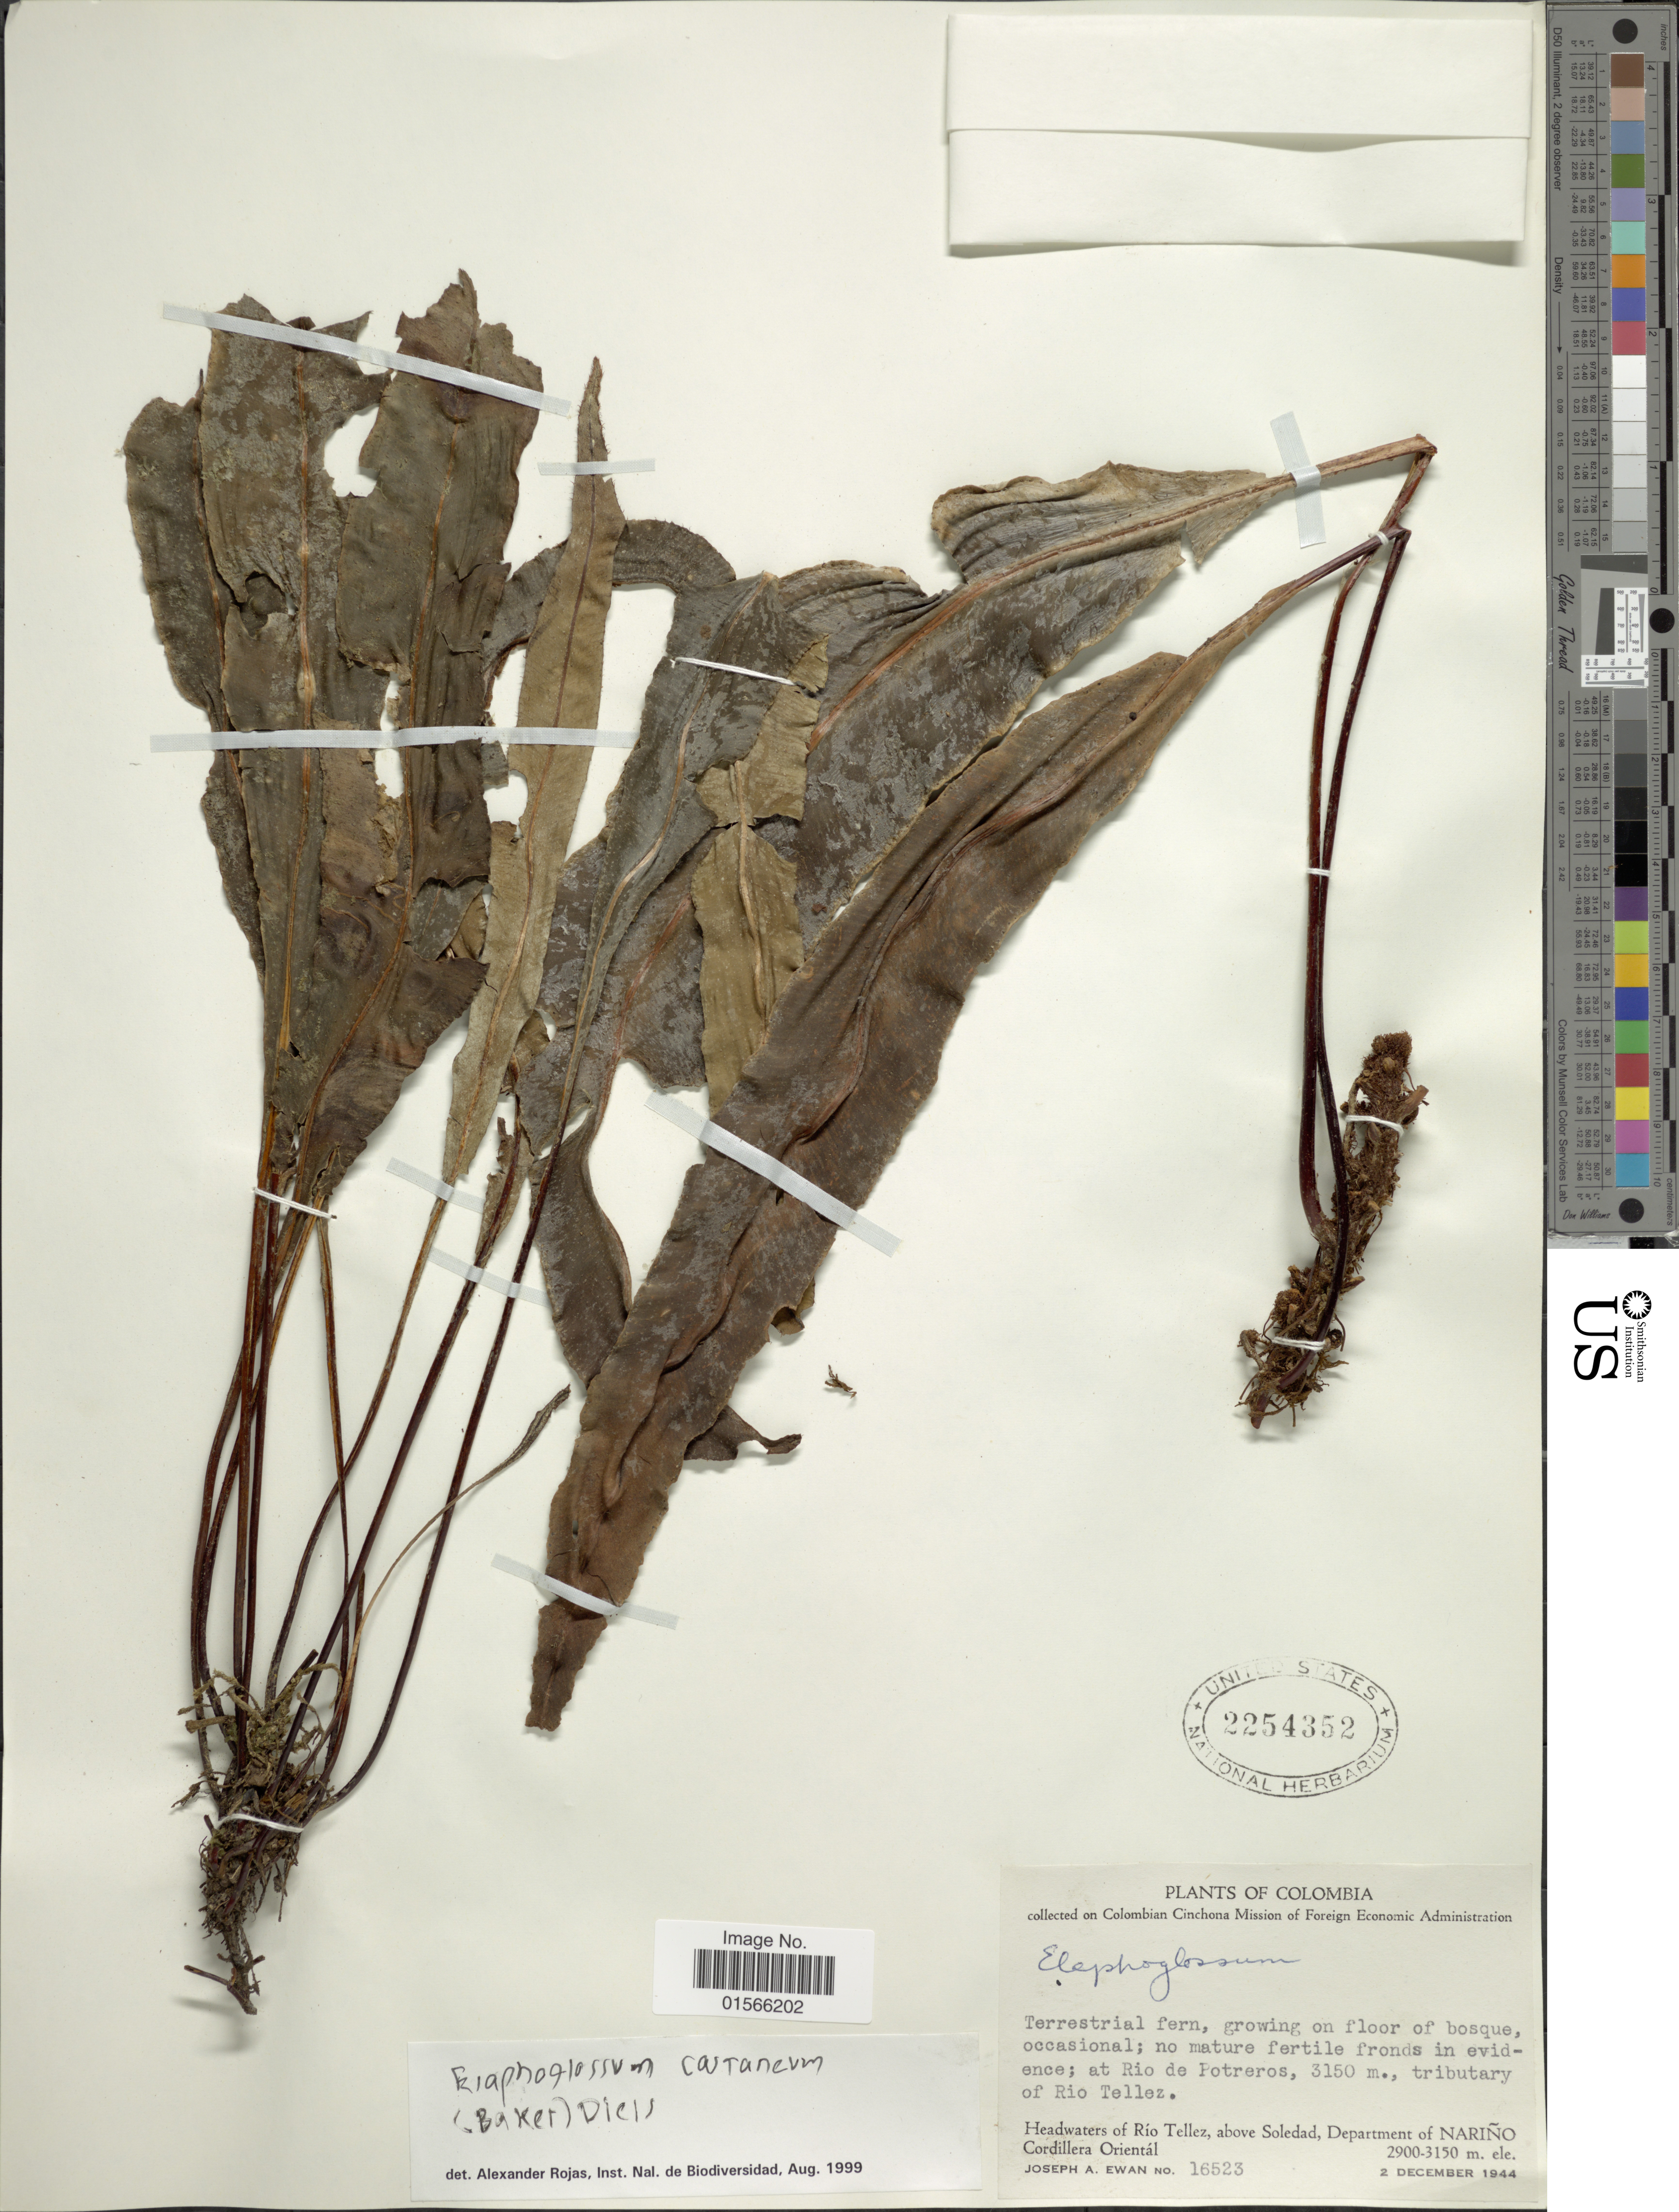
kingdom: Plantae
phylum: Tracheophyta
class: Polypodiopsida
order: Polypodiales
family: Dryopteridaceae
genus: Elaphoglossum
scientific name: Elaphoglossum castaneum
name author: (Baker) Diels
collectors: J. A. Ewan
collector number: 16523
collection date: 1944-12-02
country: Colombia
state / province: Nariño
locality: At Rio de Potreros, tributary of Rio Tellez, Headwaters of Río Tellez, above Soledad, Department of Nariño, Cordillera Orientál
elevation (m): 2900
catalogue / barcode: US 2254352